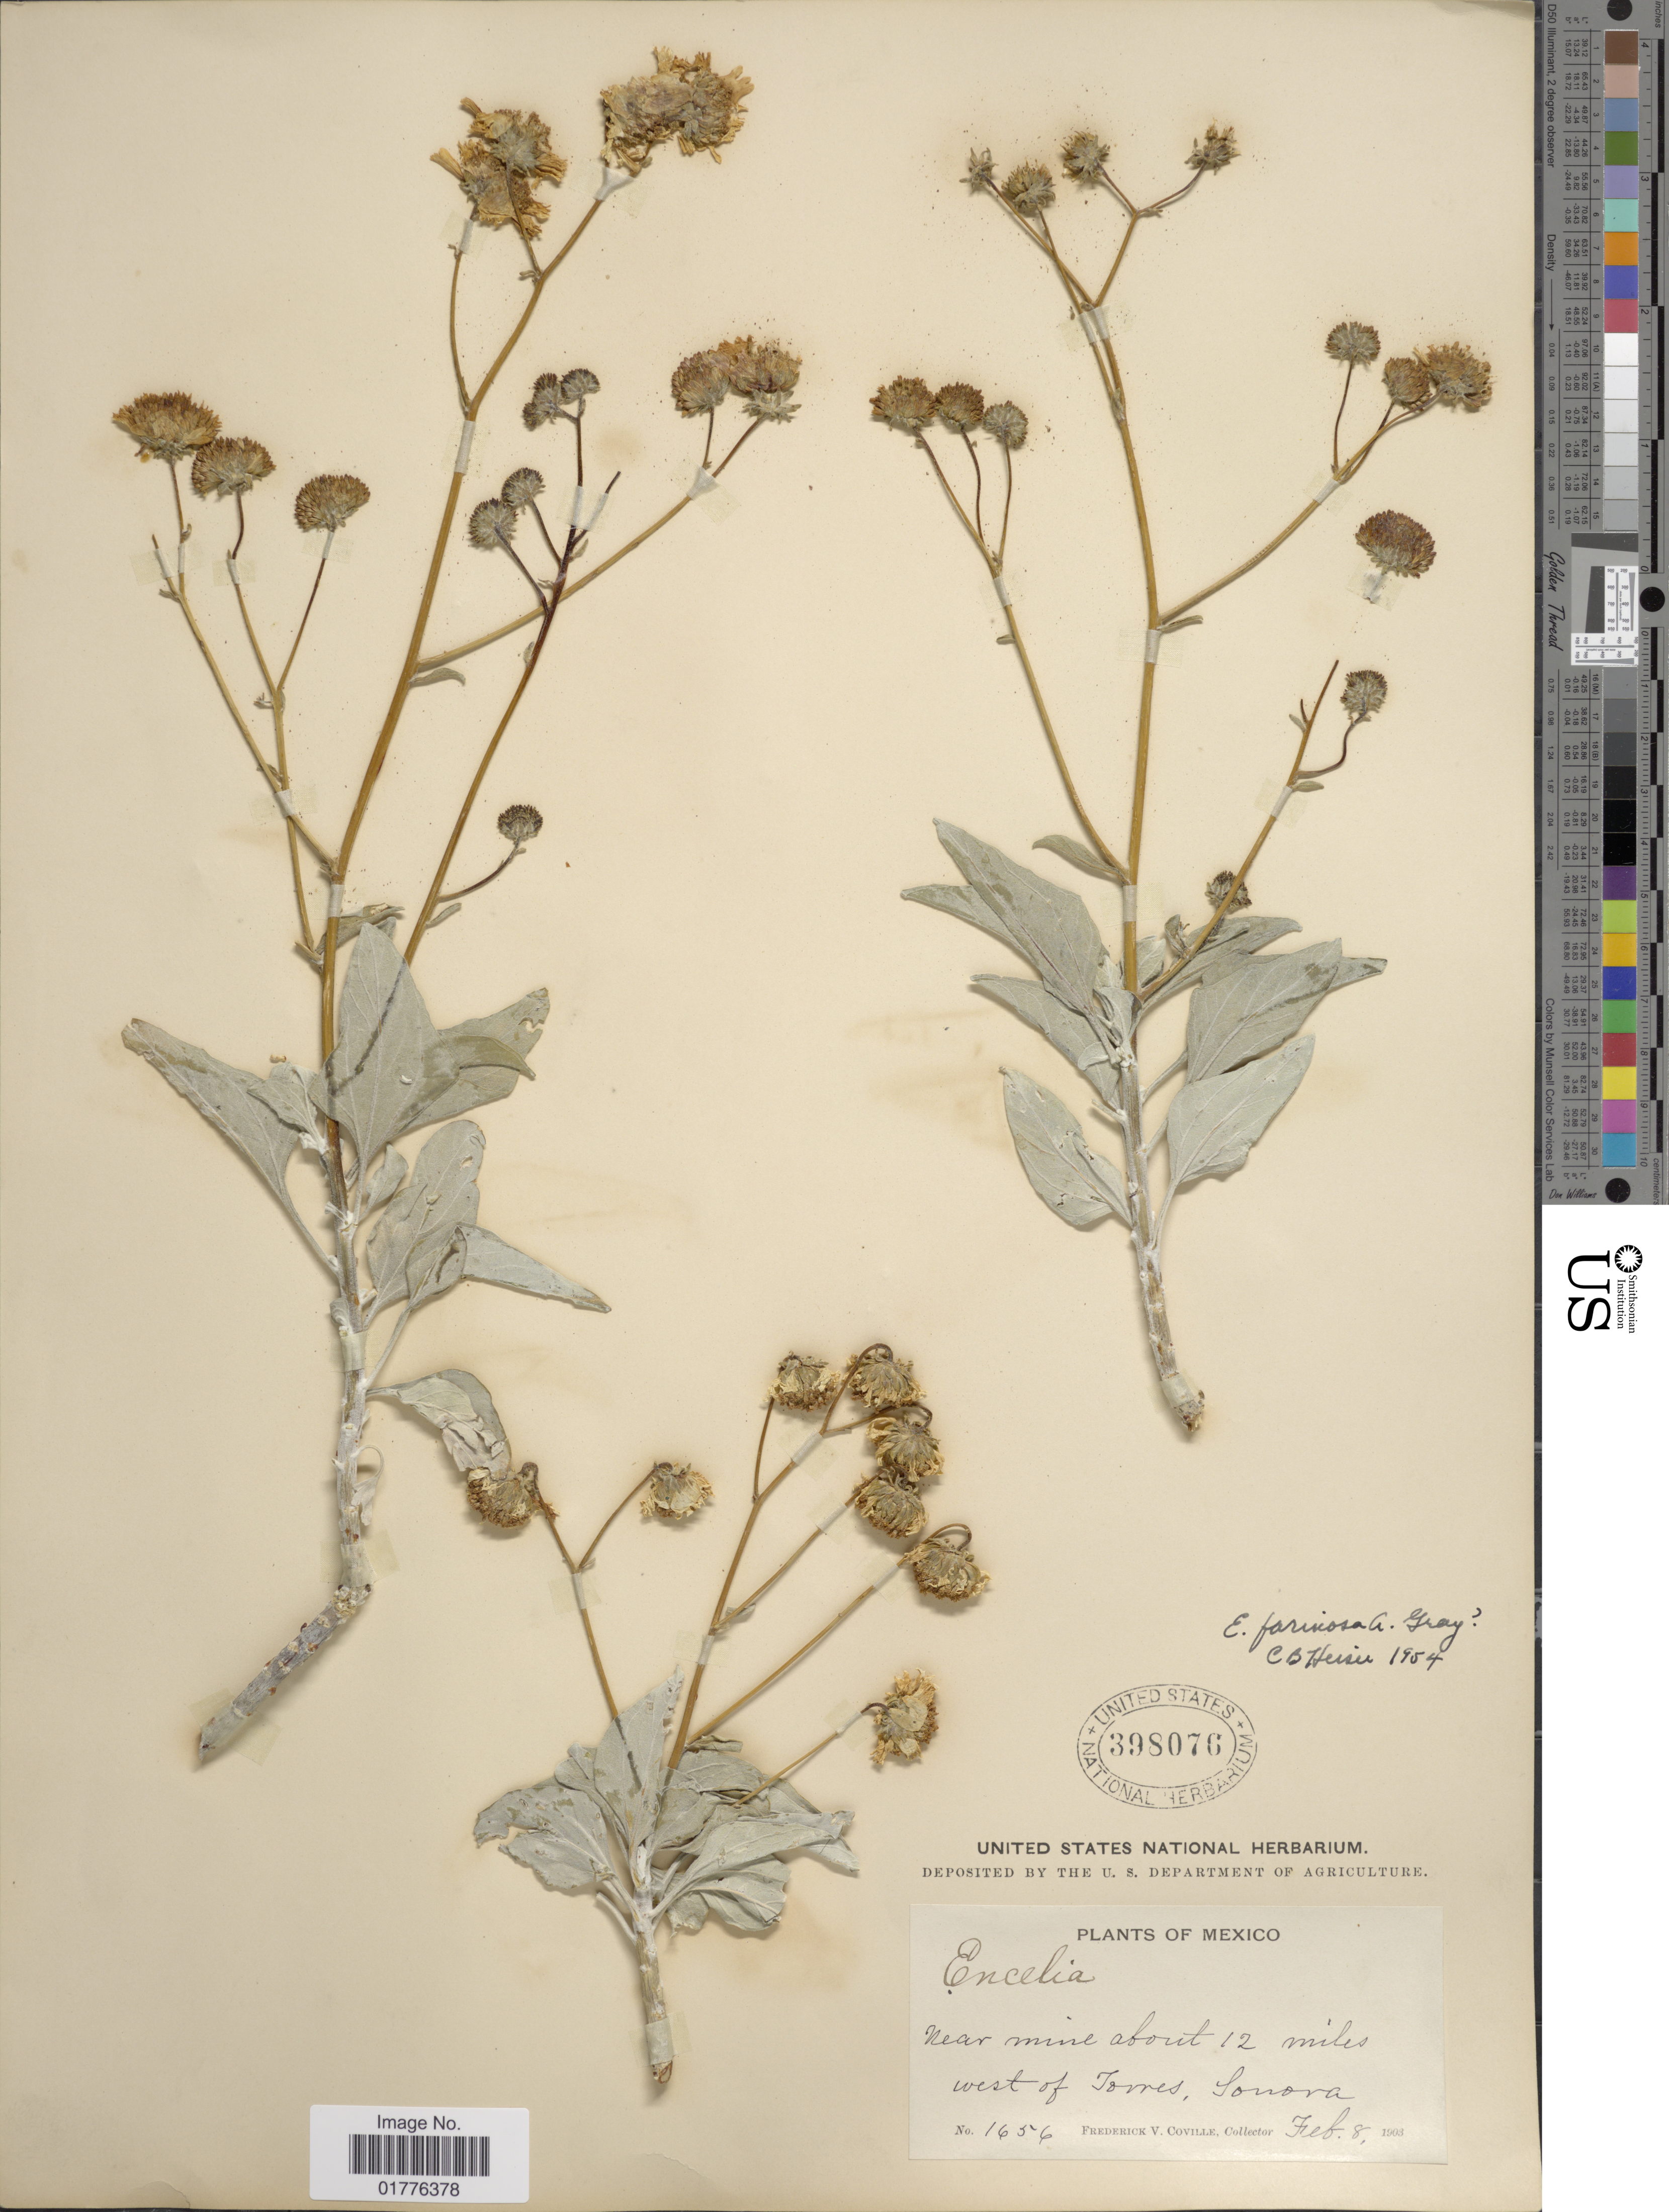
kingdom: Plantae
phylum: Tracheophyta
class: Magnoliopsida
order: Asterales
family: Asteraceae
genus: Encelia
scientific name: Encelia farinosa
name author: A. Gray ex Torr. in Emory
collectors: F. V. Coville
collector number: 1656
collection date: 1903-02-08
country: Mexico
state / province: Sonora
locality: Near mine about 12 miles west of Torres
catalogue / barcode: US 398076